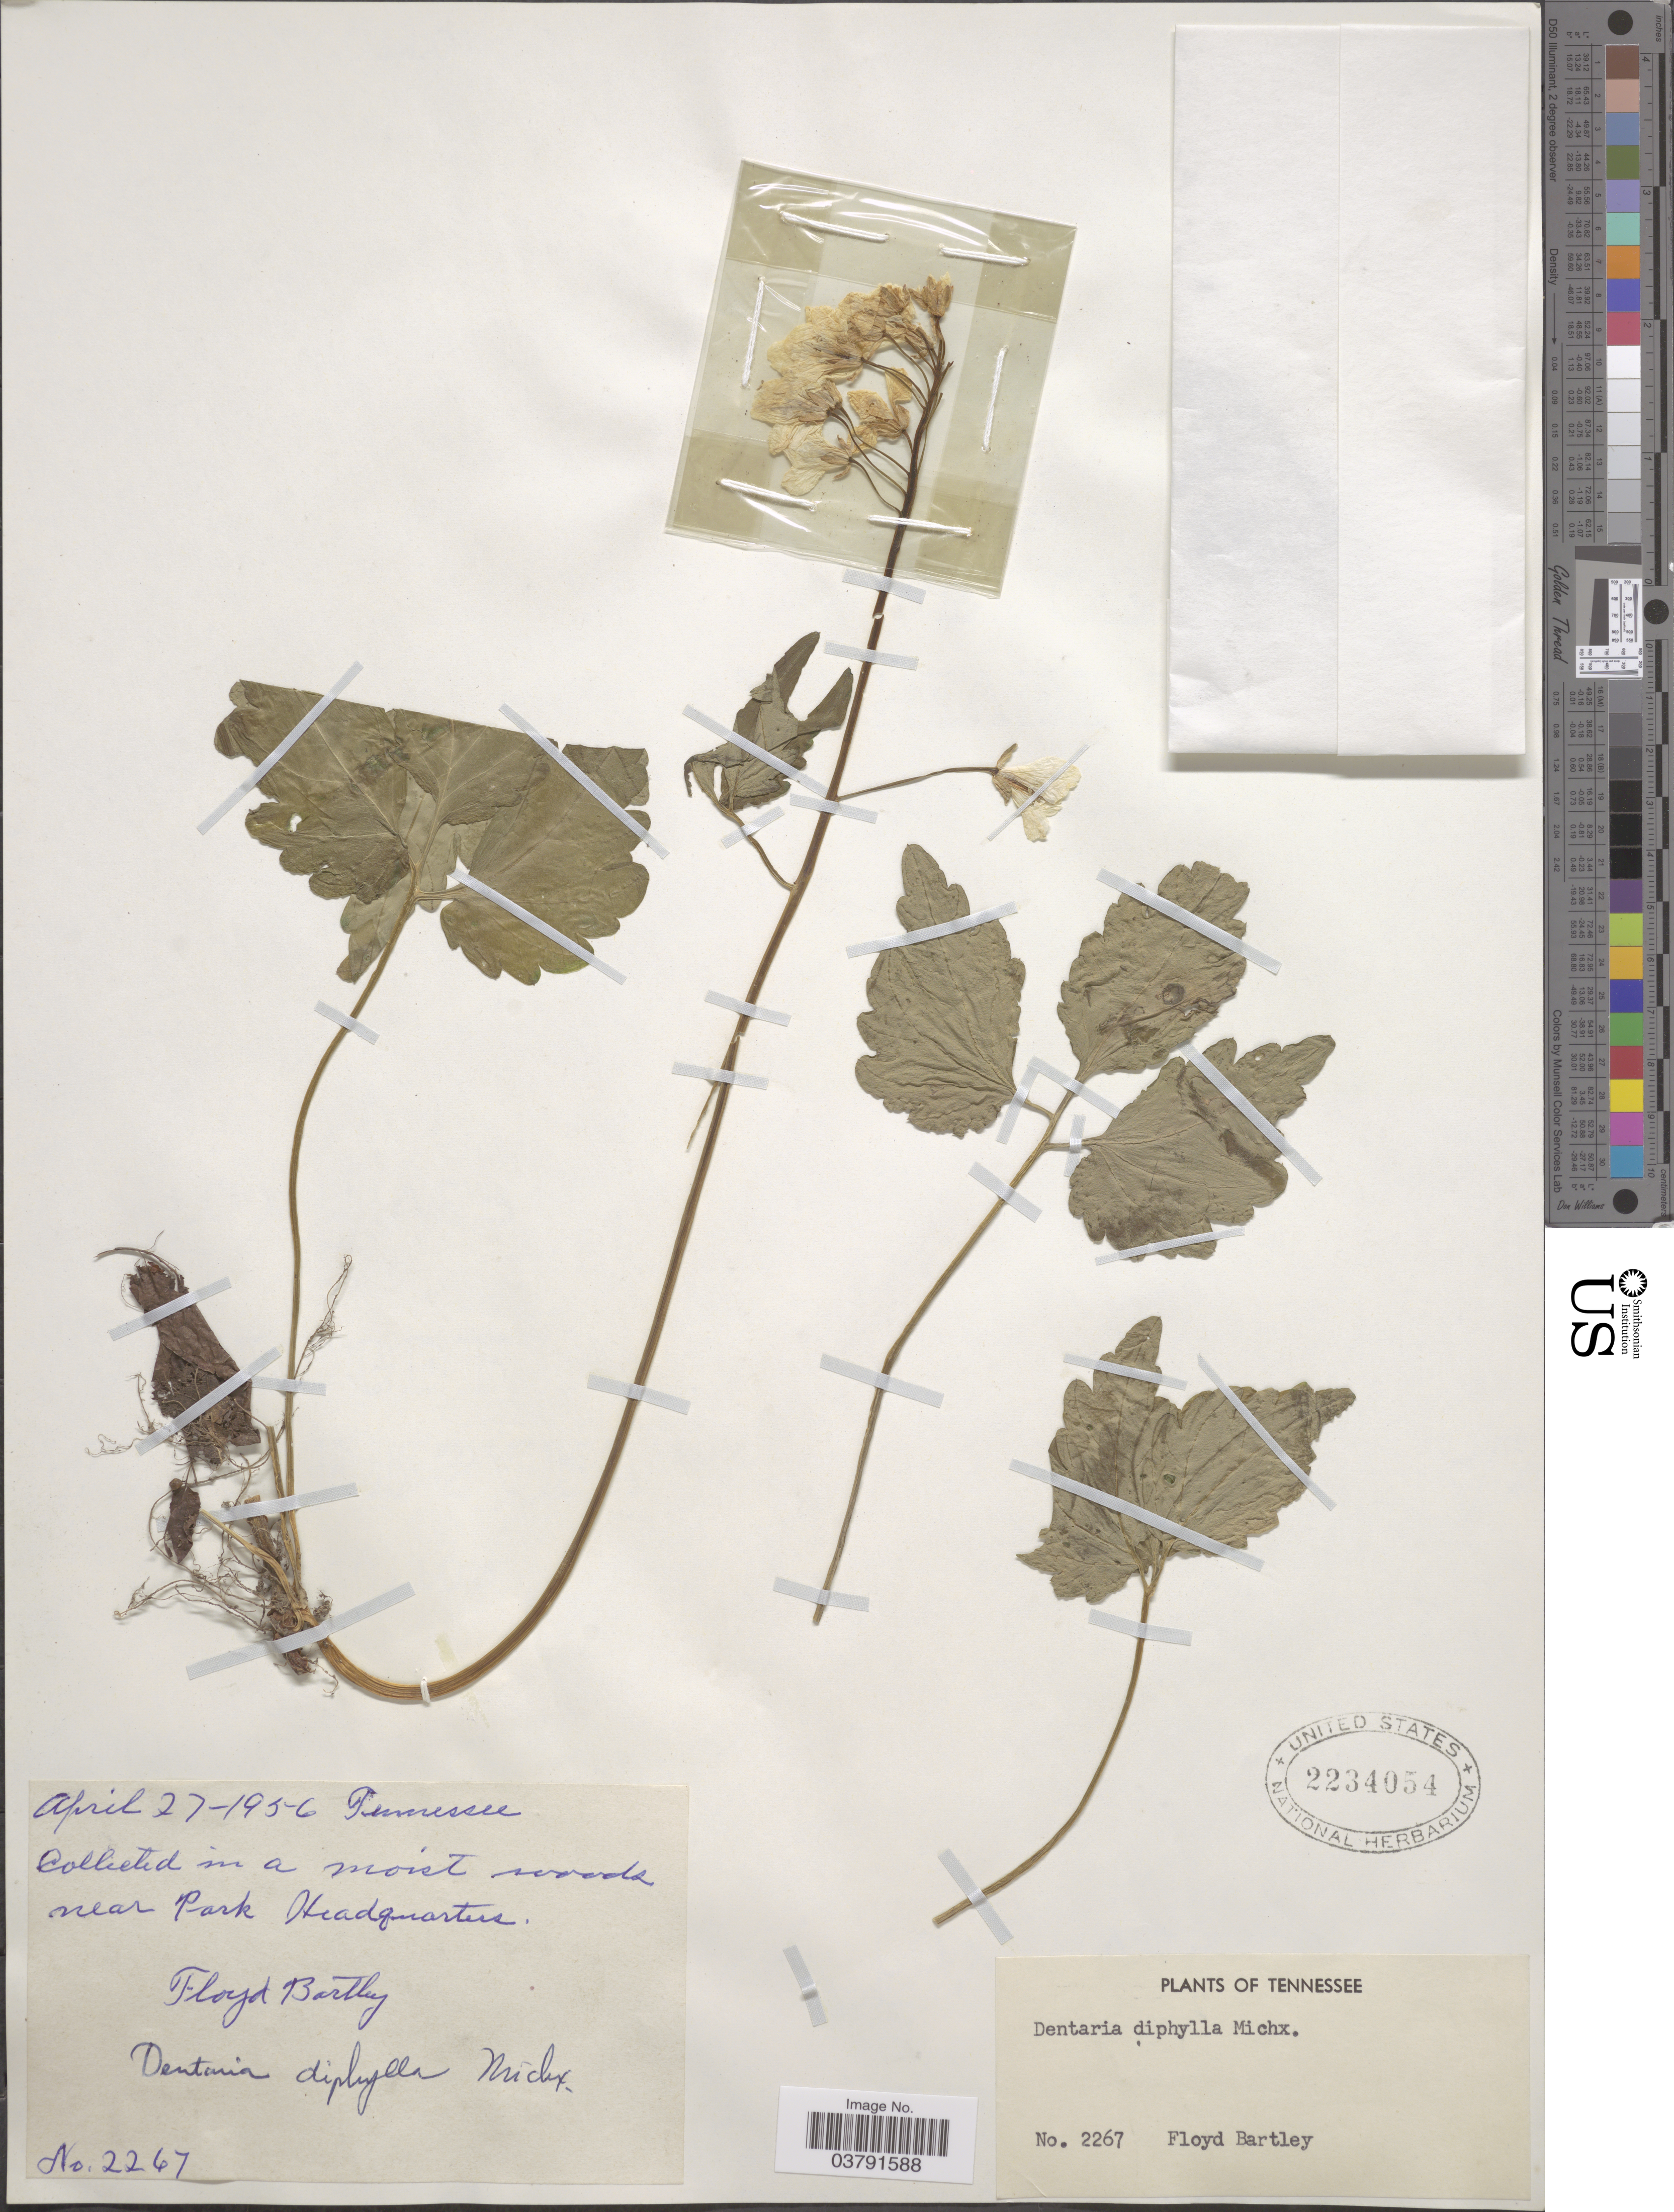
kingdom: Plantae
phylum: Tracheophyta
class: Magnoliopsida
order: Brassicales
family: Brassicaceae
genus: Dentaria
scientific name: Dentaria diphylla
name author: Michx.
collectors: F. Bartley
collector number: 2267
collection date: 1956-04-27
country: United States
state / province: Tennessee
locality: Near Park Headquarters.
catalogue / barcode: US 2234054